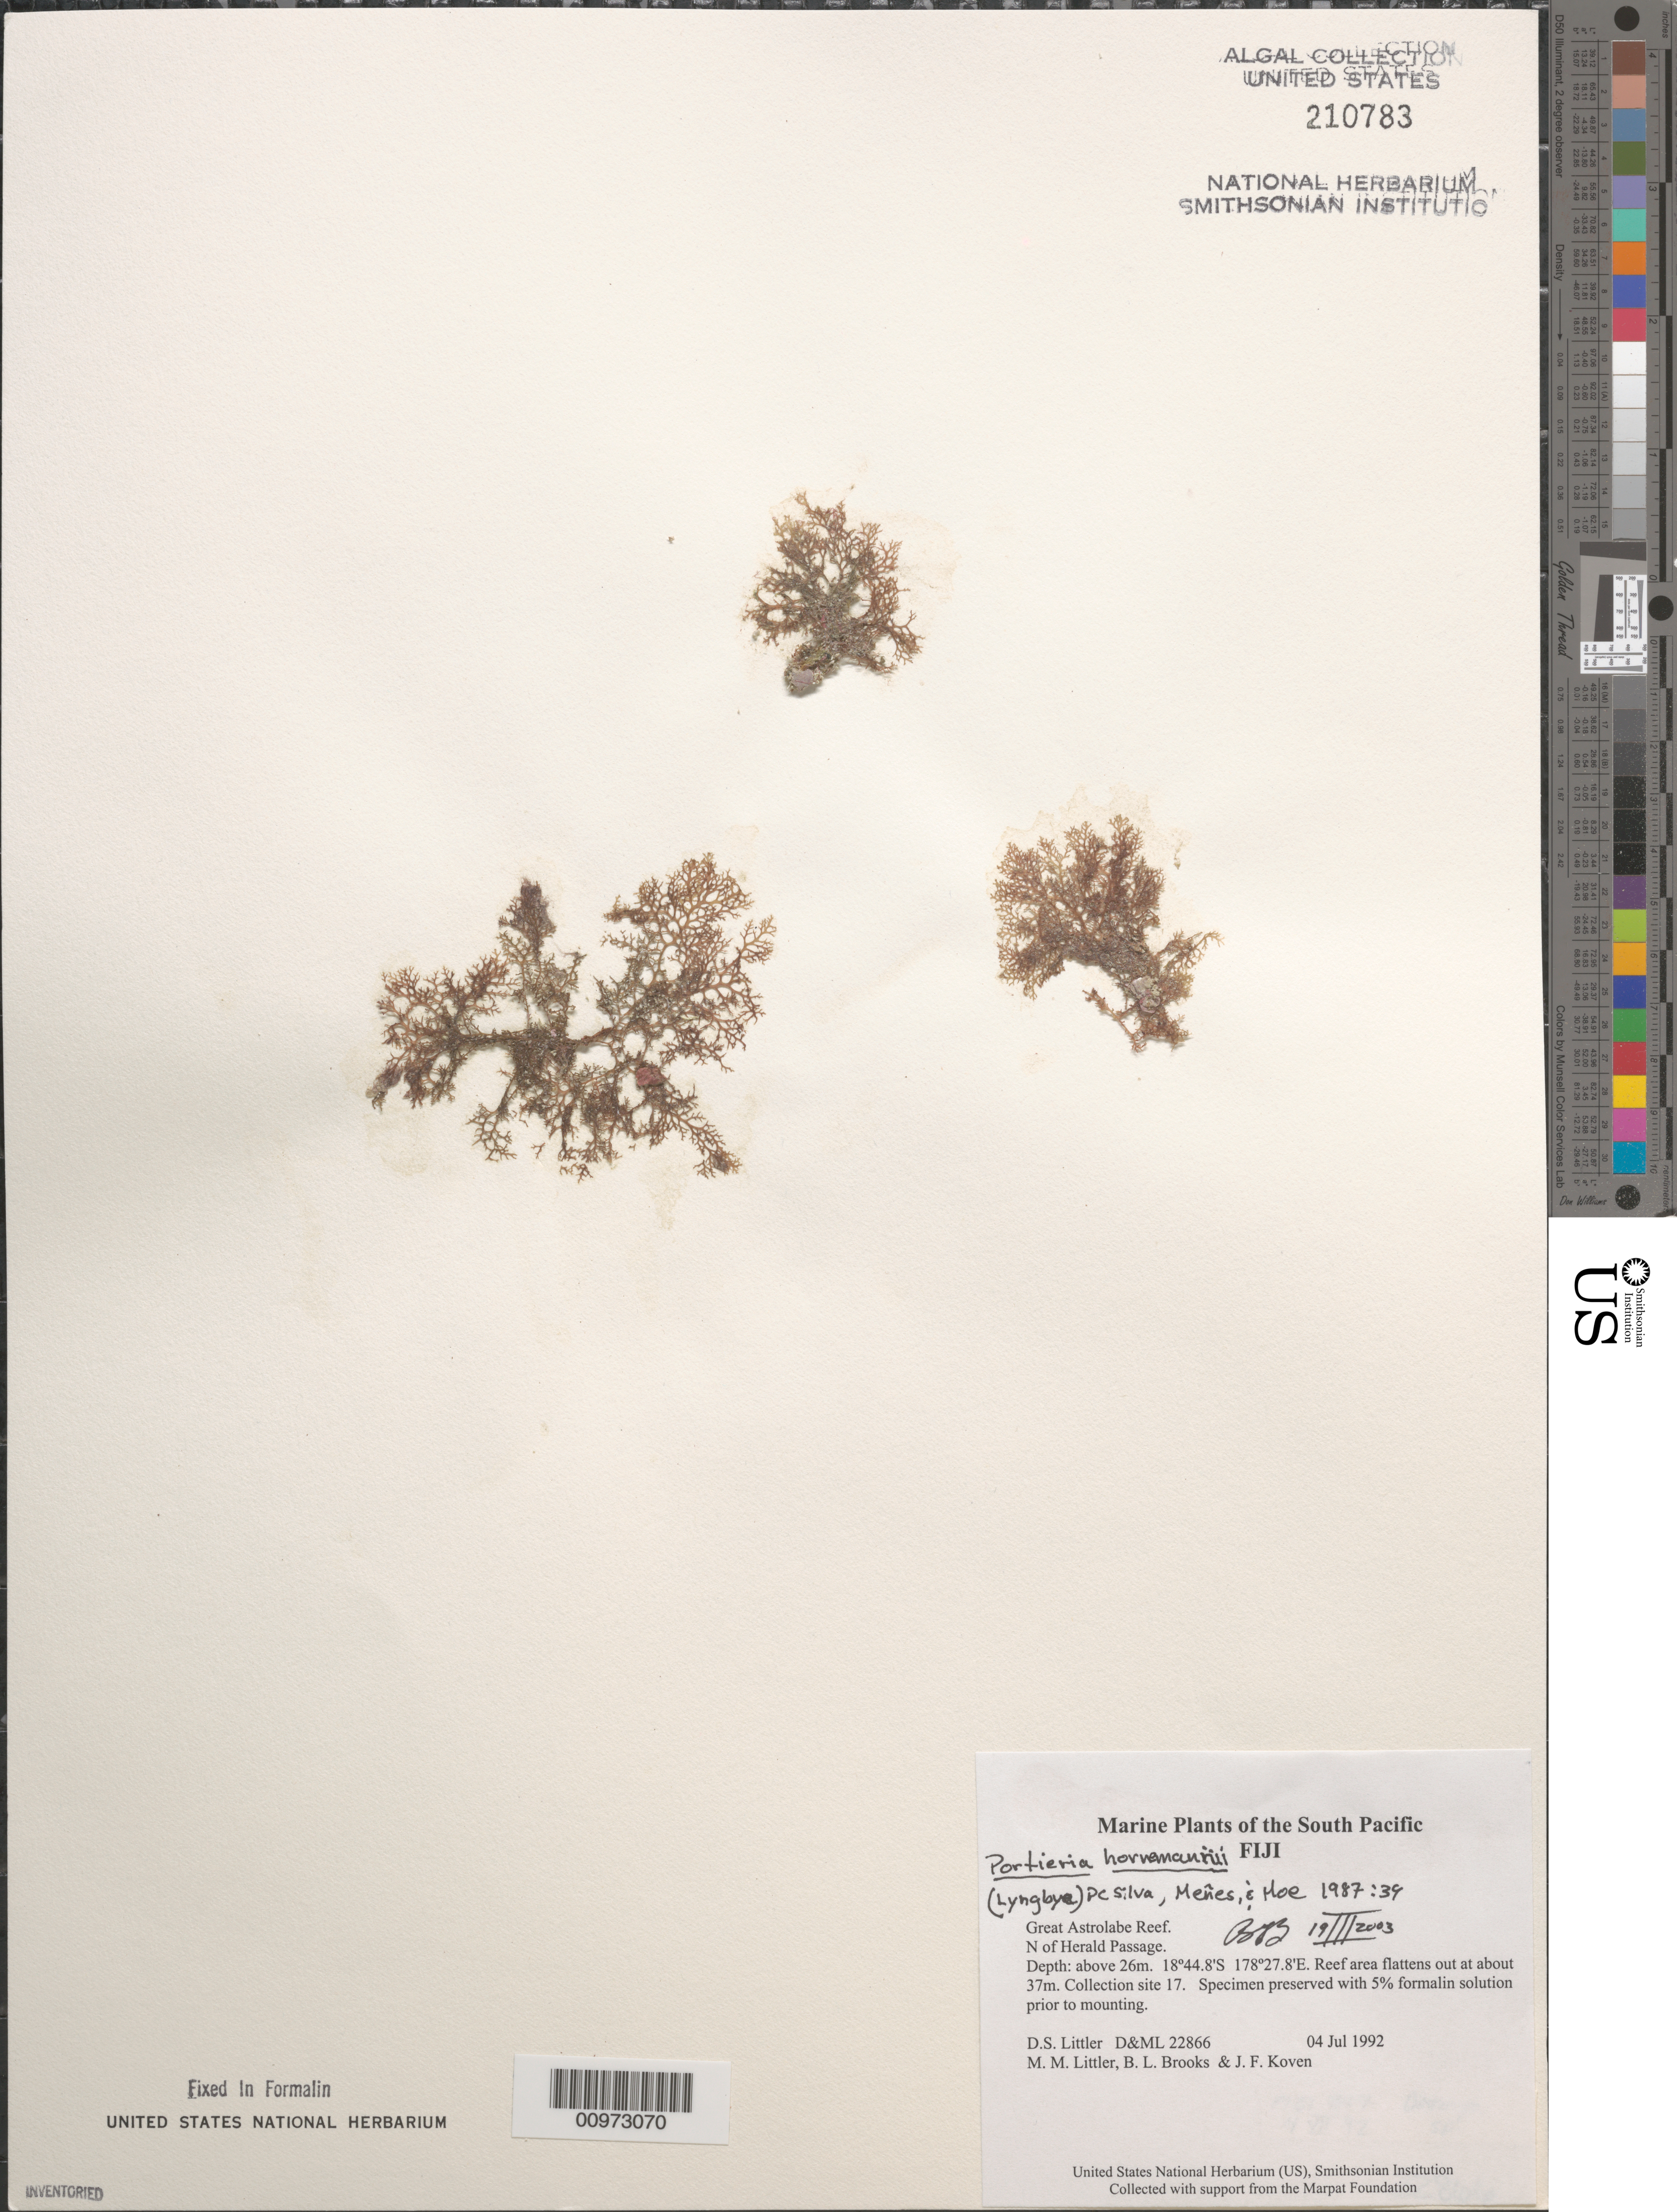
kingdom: Plantae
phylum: Rhodophyta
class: Florideophyceae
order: Gigartinales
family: Rhizophyllidaceae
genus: Portieria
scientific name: Portieria hornemannii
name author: (Lyngbye) P.C. Silva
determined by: Brooks, B. L., (BOT), Smithsonian Institution - National Museum of Natural History (UNITED STATES)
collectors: D. S. Littler, M. M. Littler, B. Brooks & J. Koven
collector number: D&ML 22866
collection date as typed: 04 Jul 1992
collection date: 1992-07-04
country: Fiji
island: Great Astrolabe Reef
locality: Great Astrolabe Reef, north of Herald Passage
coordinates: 18 44.8'S, 178 27.8'E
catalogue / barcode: US 210783